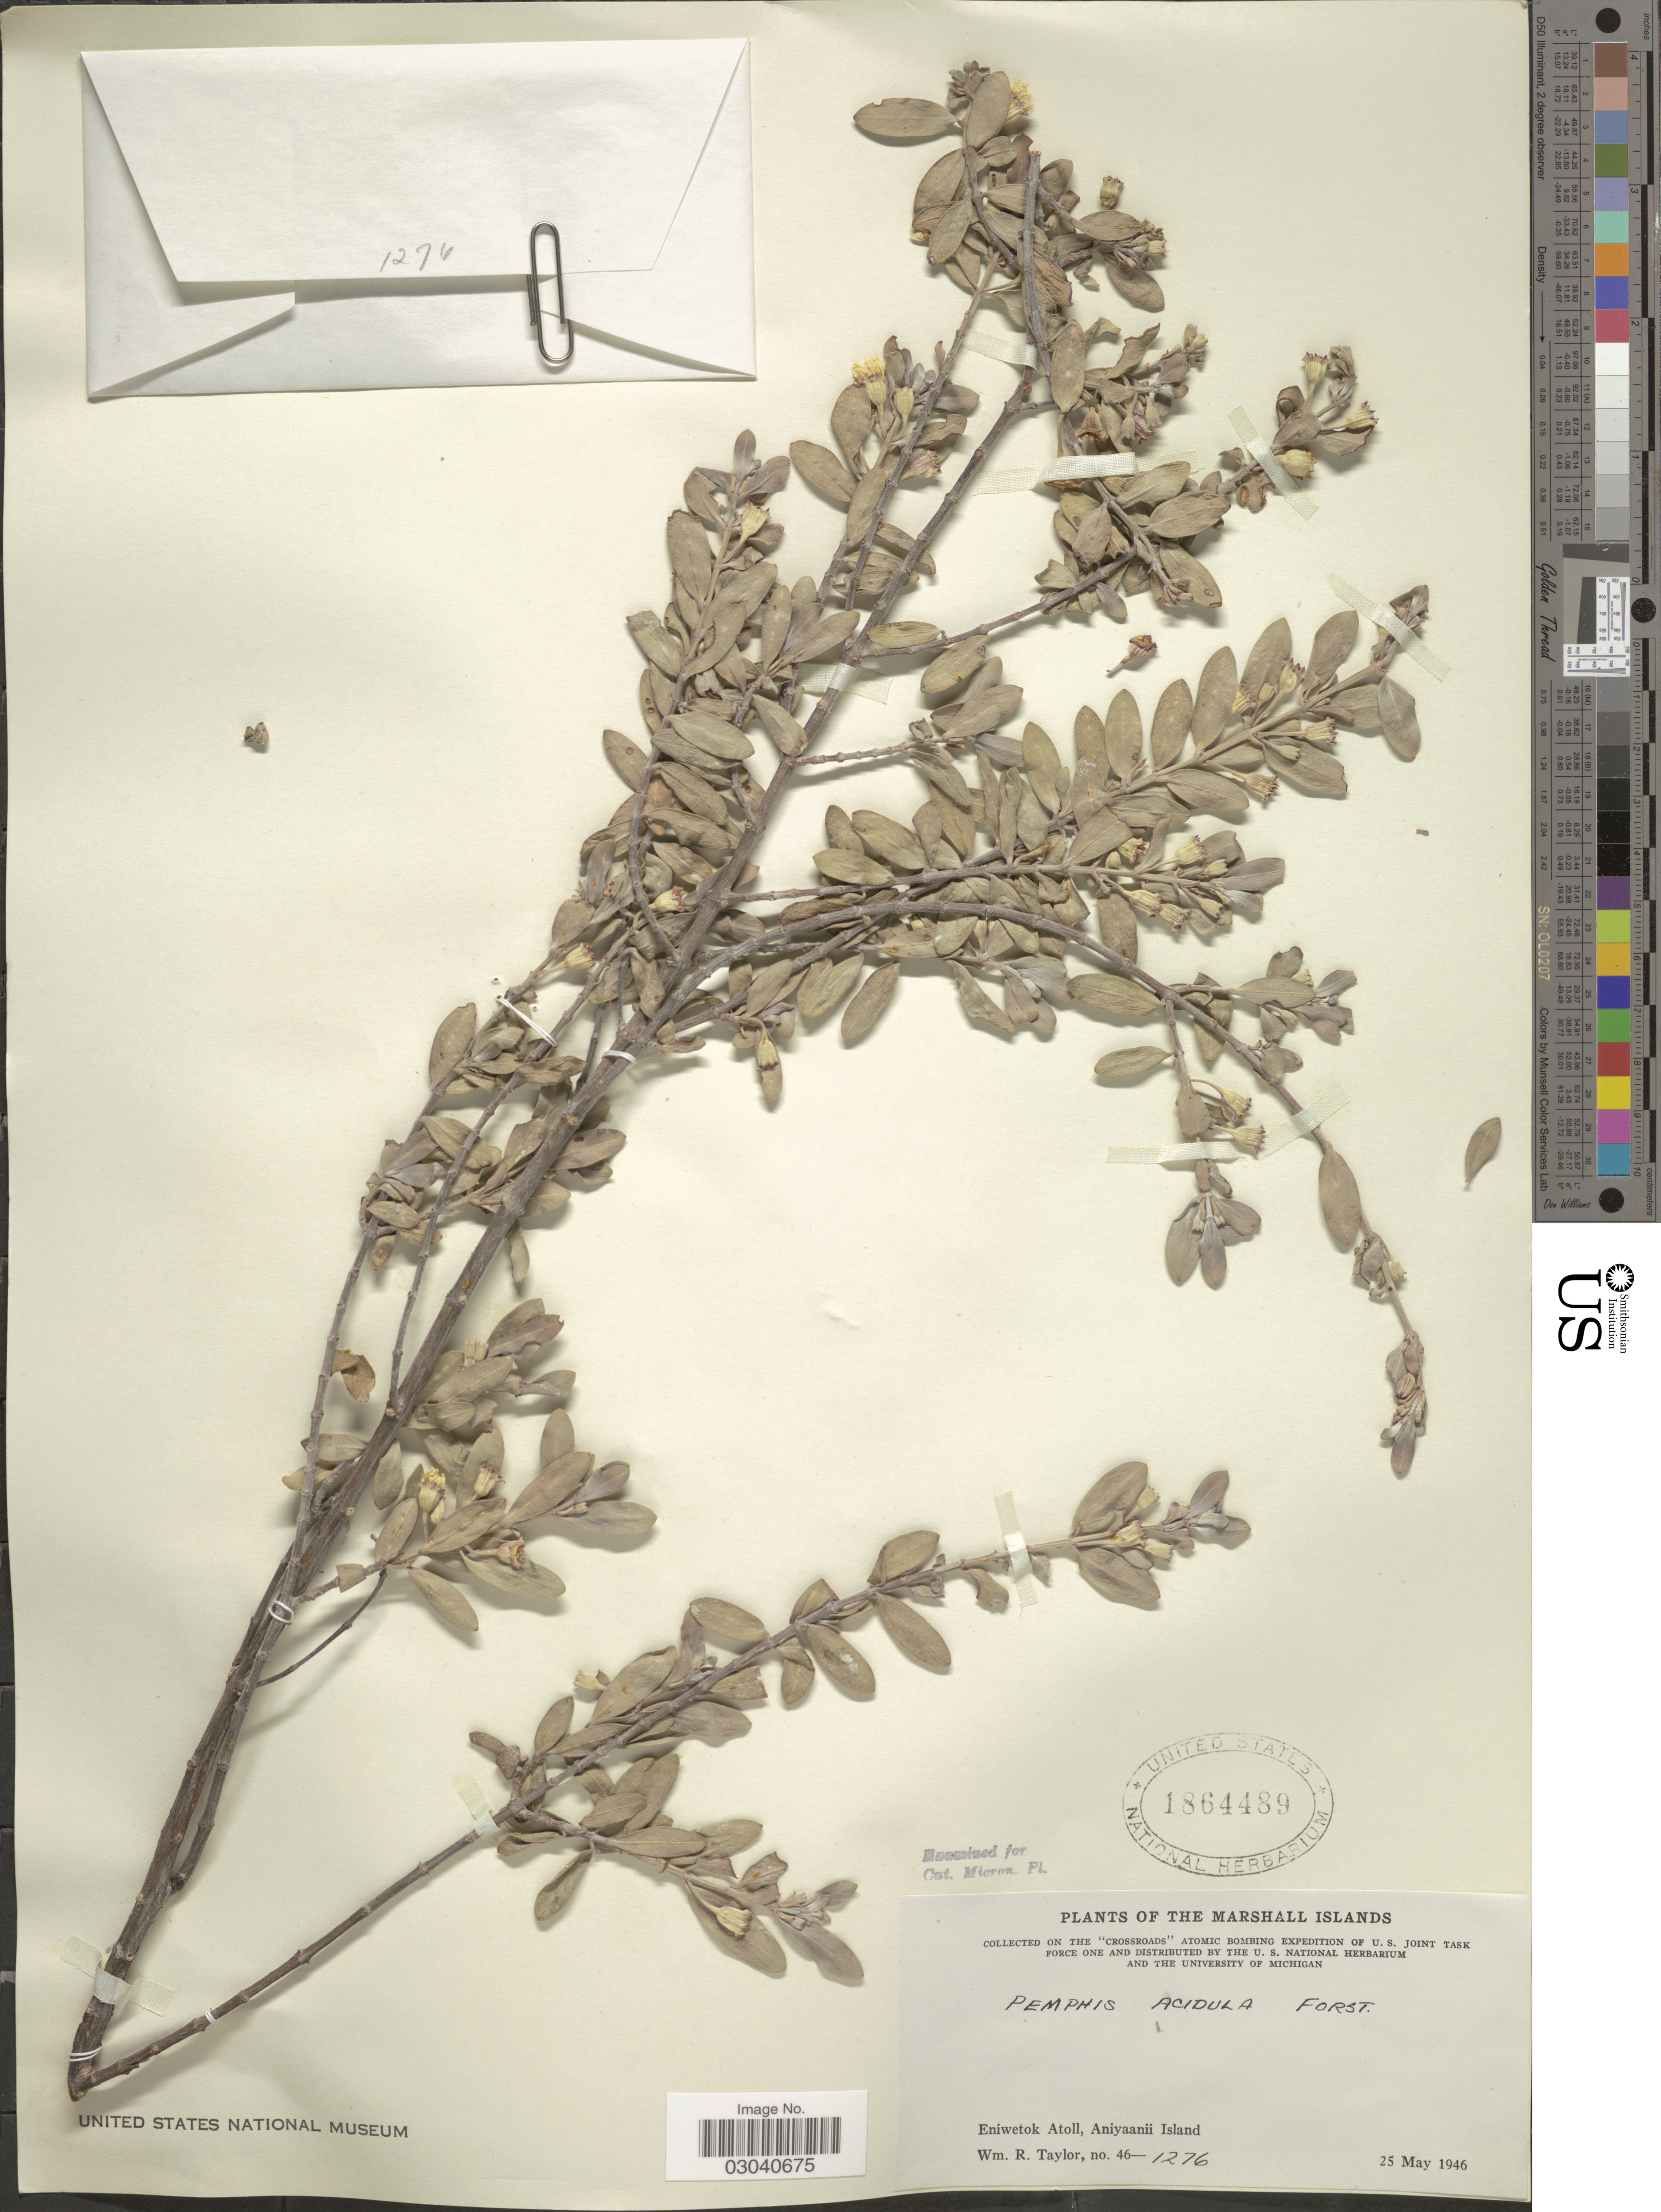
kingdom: Plantae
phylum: Tracheophyta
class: Magnoliopsida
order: Myrtales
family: Lythraceae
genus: Pemphis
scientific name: Pemphis acidula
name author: J.R. Forst. & G. Forst.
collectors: W. R. Taylor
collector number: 46-1276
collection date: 1946-05-25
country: Marshall Islands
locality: Eniwetok Atoll, Aniyaanii Island.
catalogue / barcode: US 1864489